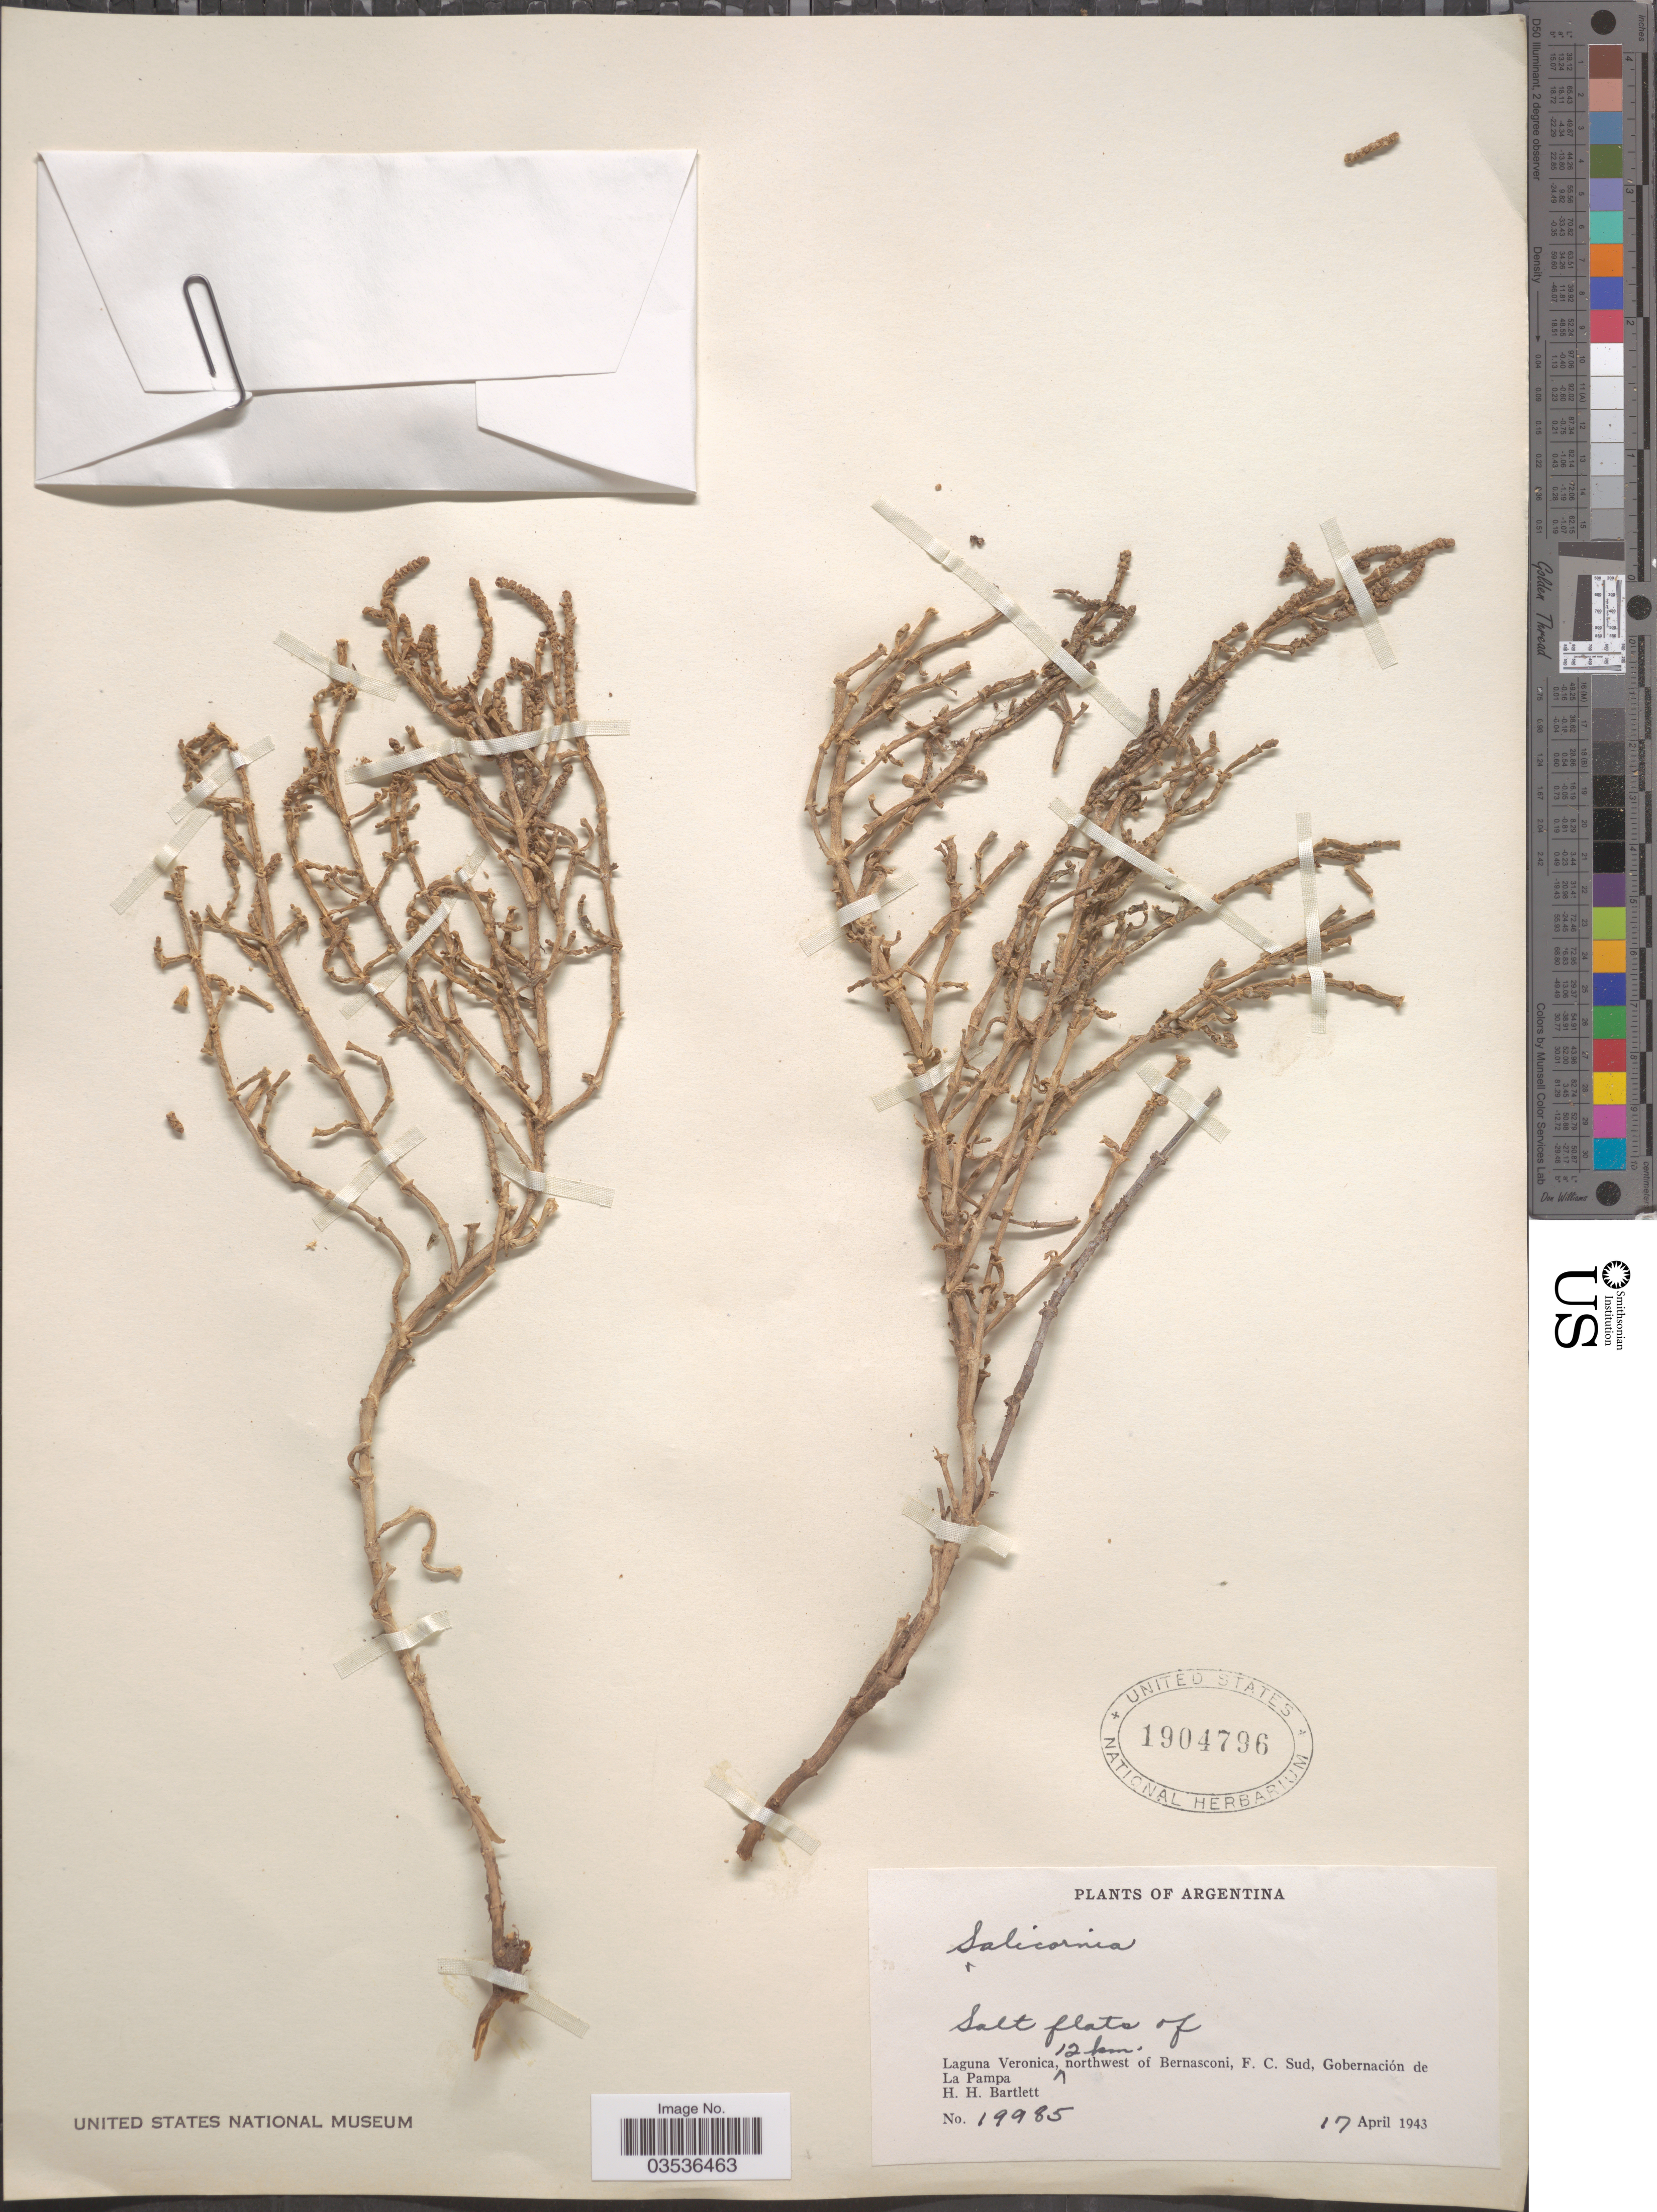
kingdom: Plantae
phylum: Tracheophyta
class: Magnoliopsida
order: Caryophyllales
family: Amaranthaceae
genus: Salicornia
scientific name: Salicornia sp.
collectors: H. H. Bartlett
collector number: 19985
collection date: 1943-04-17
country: Argentina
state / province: La Pampa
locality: Laguna Veronica, Salt flats of 12 km. northwest of Bernasconi, F. C. Sud, Gobernación de La Pampa.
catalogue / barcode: US 1904796